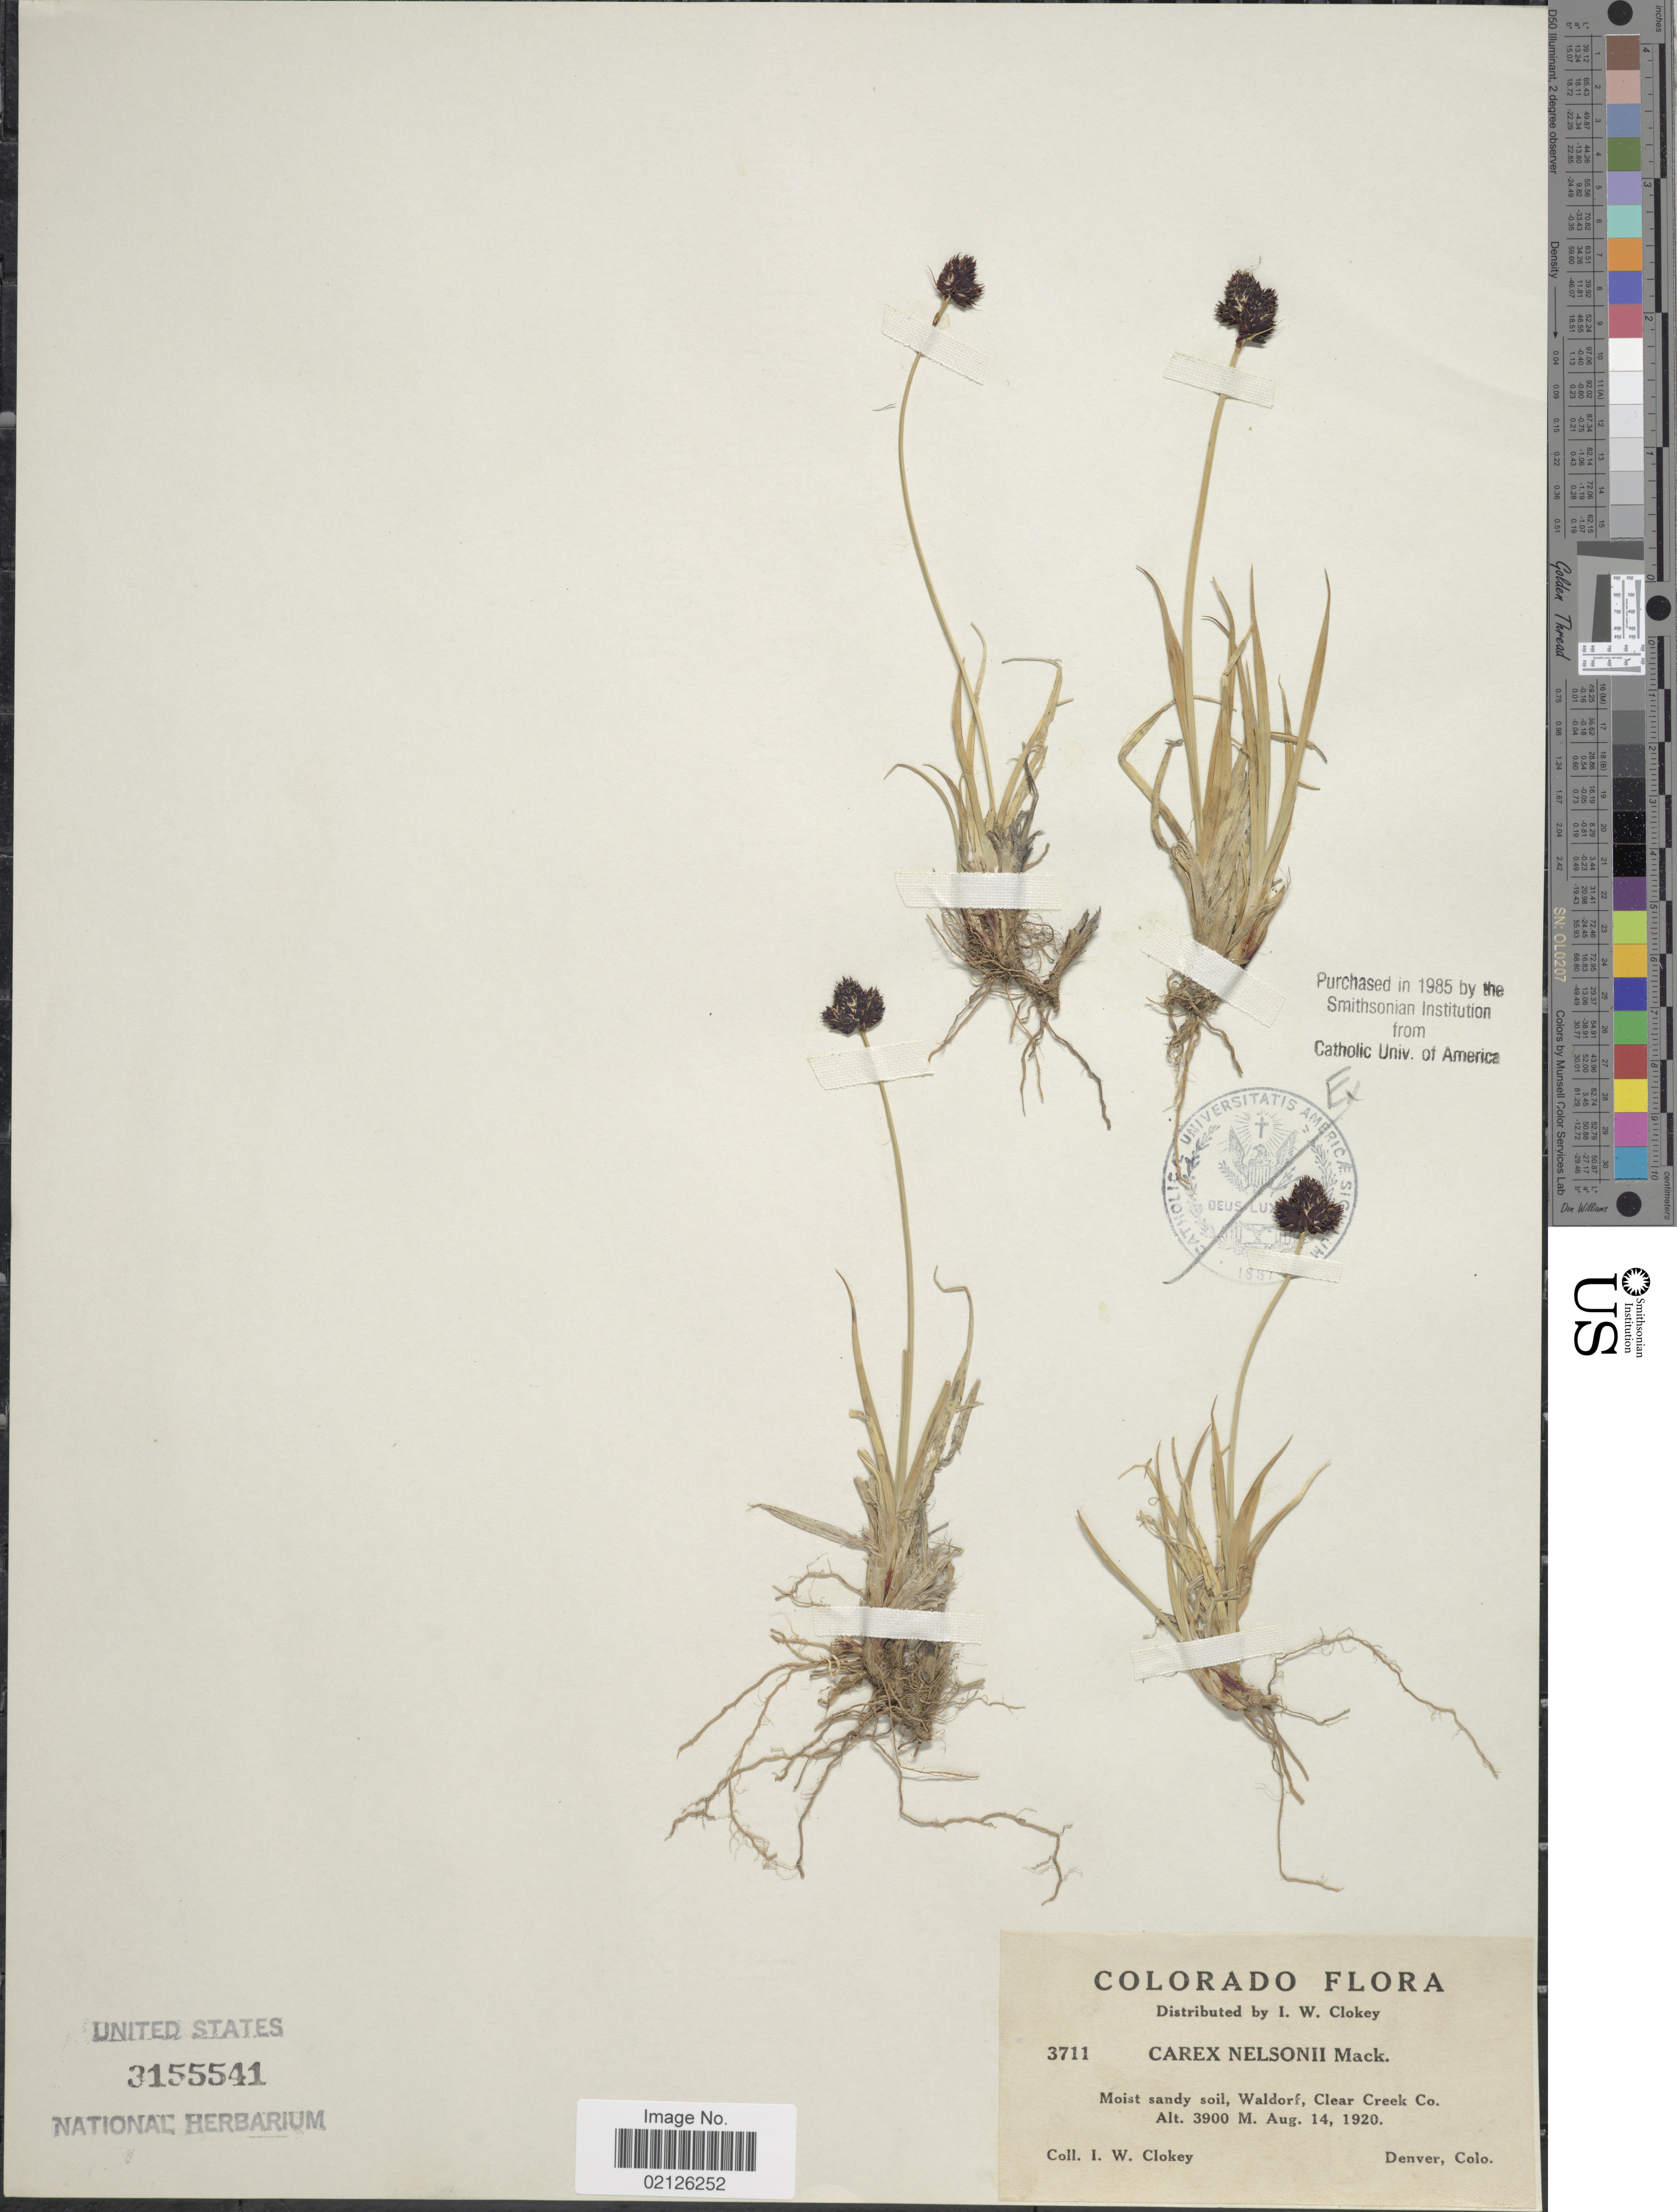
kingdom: Plantae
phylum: Tracheophyta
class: Liliopsida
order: Poales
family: Cyperaceae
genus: Carex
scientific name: Carex nelsonii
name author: Mack.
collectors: I. W. Clokey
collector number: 3711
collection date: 1920-08-14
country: United States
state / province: Colorado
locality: Moist sandy soil, Waldorf, Clear Creek Co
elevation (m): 3900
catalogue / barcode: US 3155541